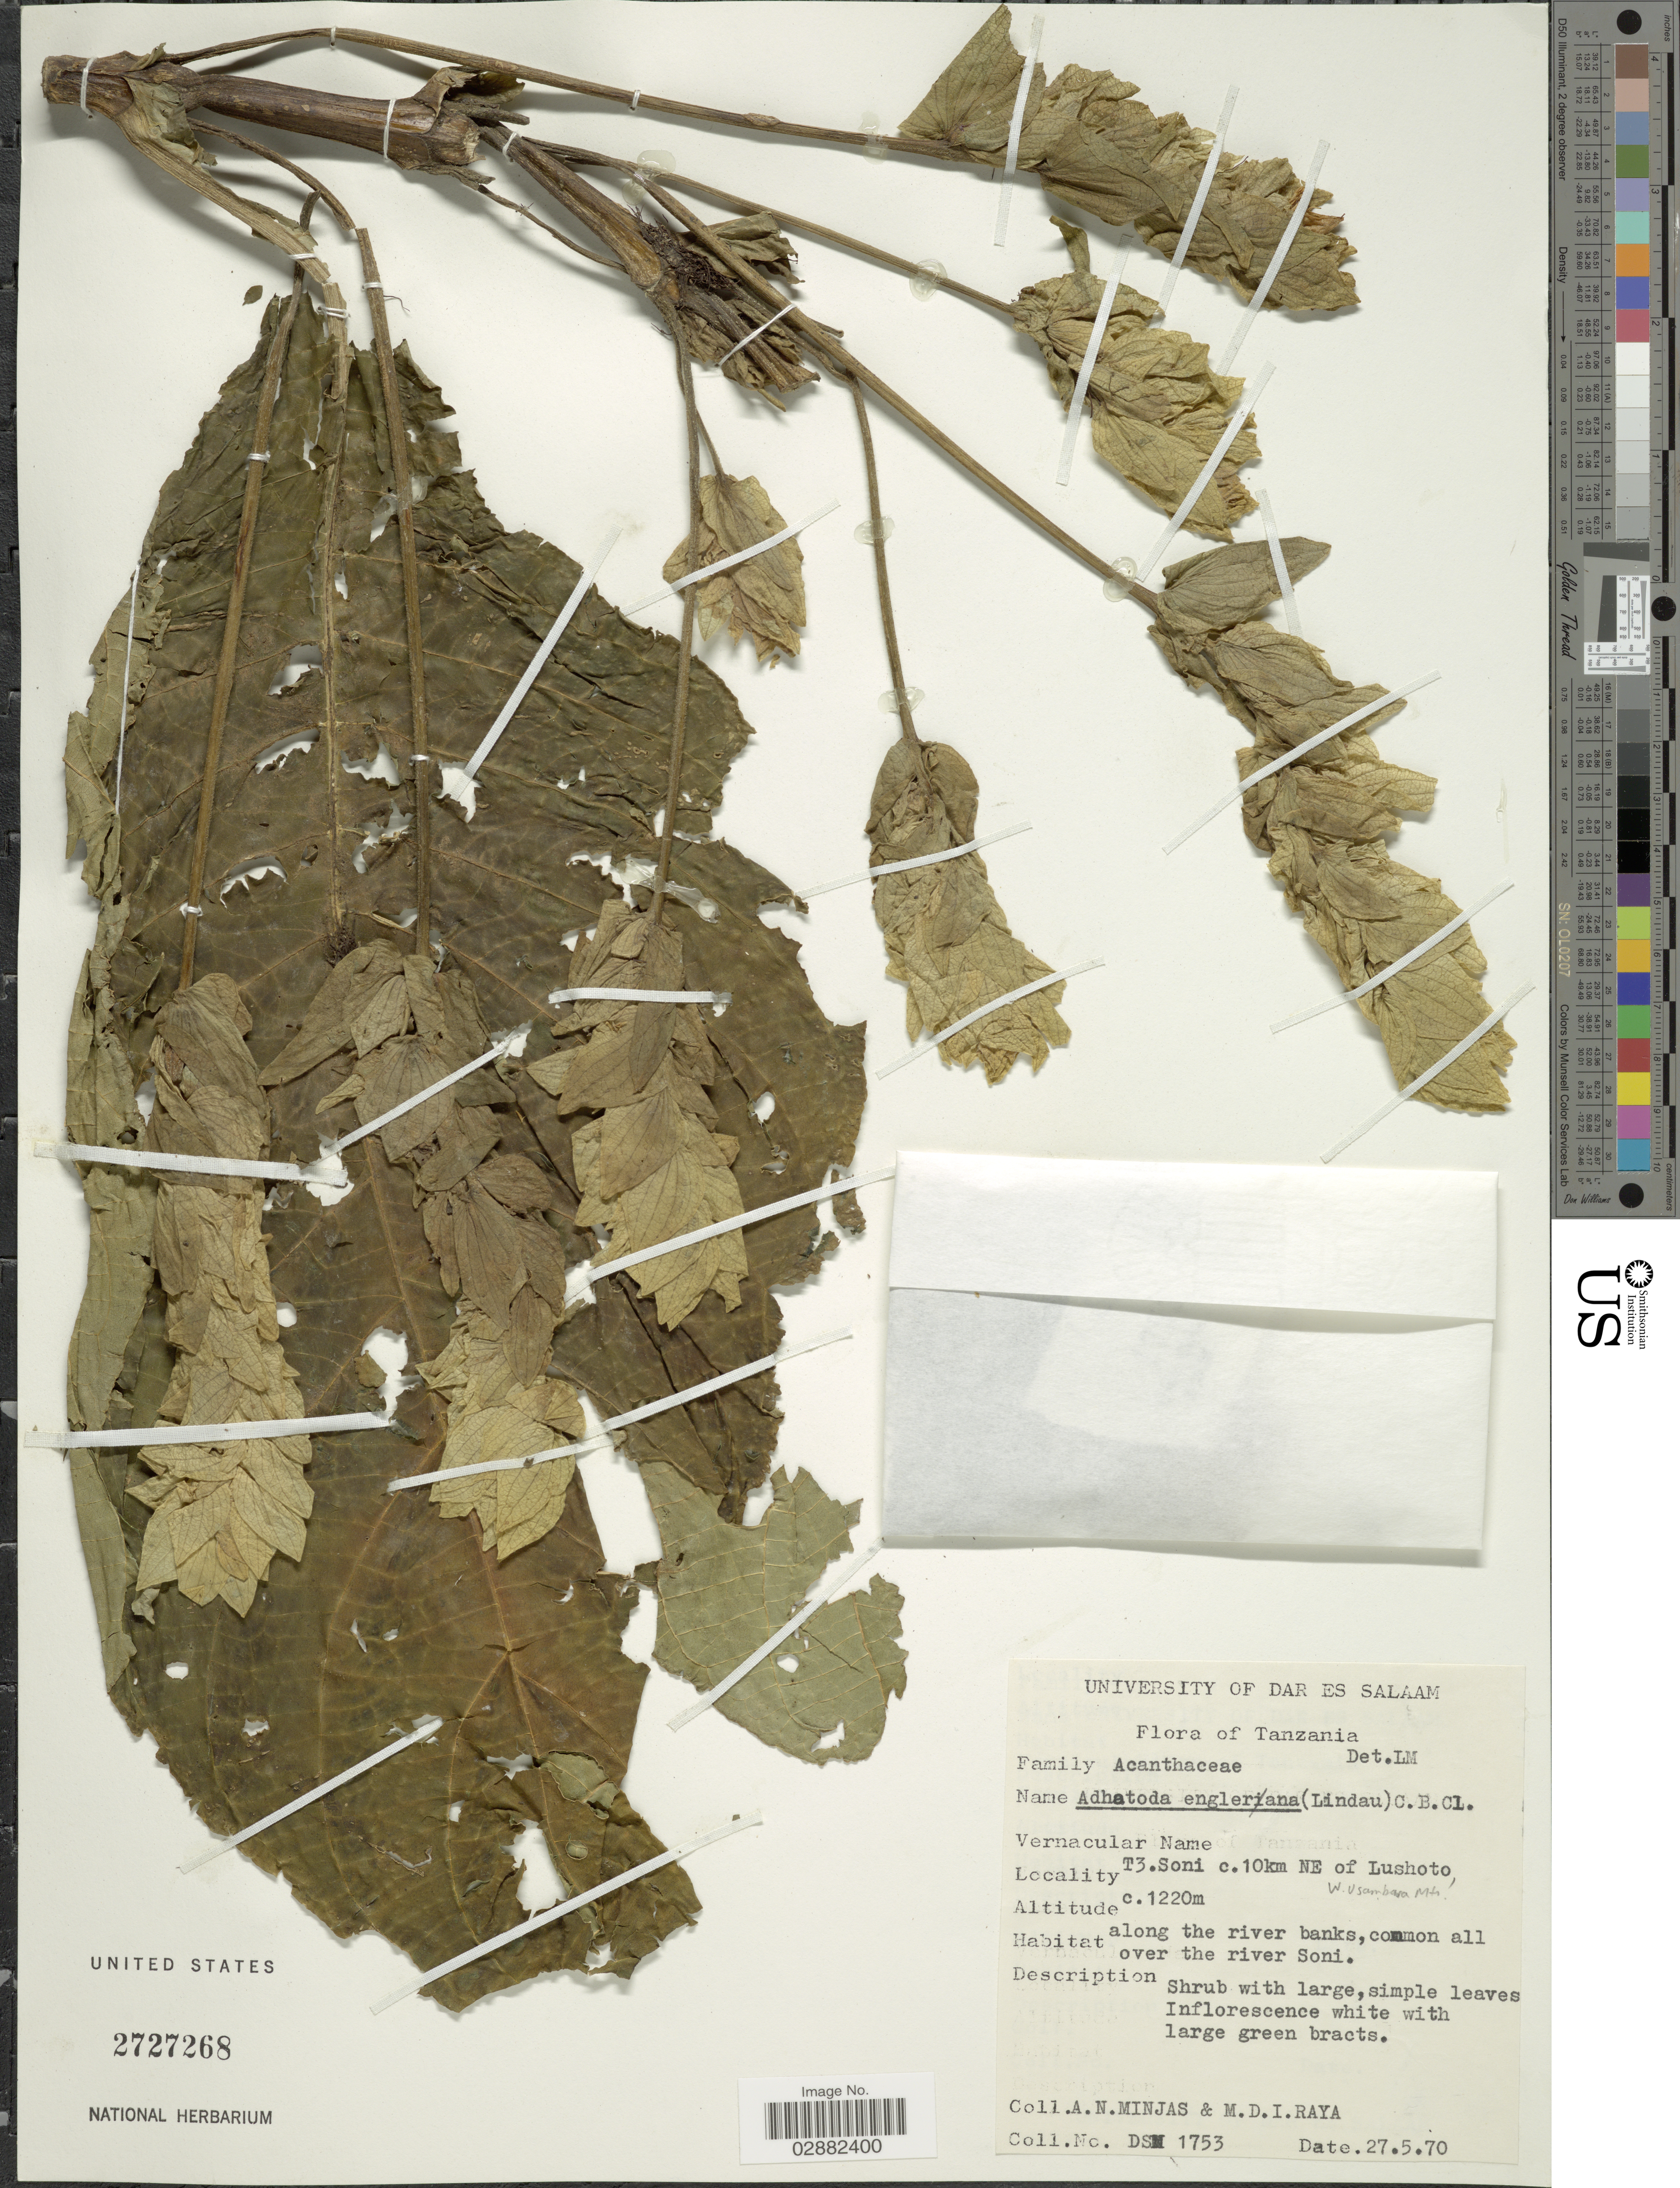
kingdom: Plantae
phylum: Tracheophyta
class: Magnoliopsida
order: Lamiales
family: Acanthaceae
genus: Justicia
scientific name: Justicia engleriana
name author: Lindau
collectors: A. Minjas & M. Raya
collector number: DSM1753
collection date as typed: Transcribed d/m/y: 27/5/70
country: Tanzania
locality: T3. Soni c. 10km NE of Lushoto, W. Usambara Mts.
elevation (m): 1220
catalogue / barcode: US 2727268